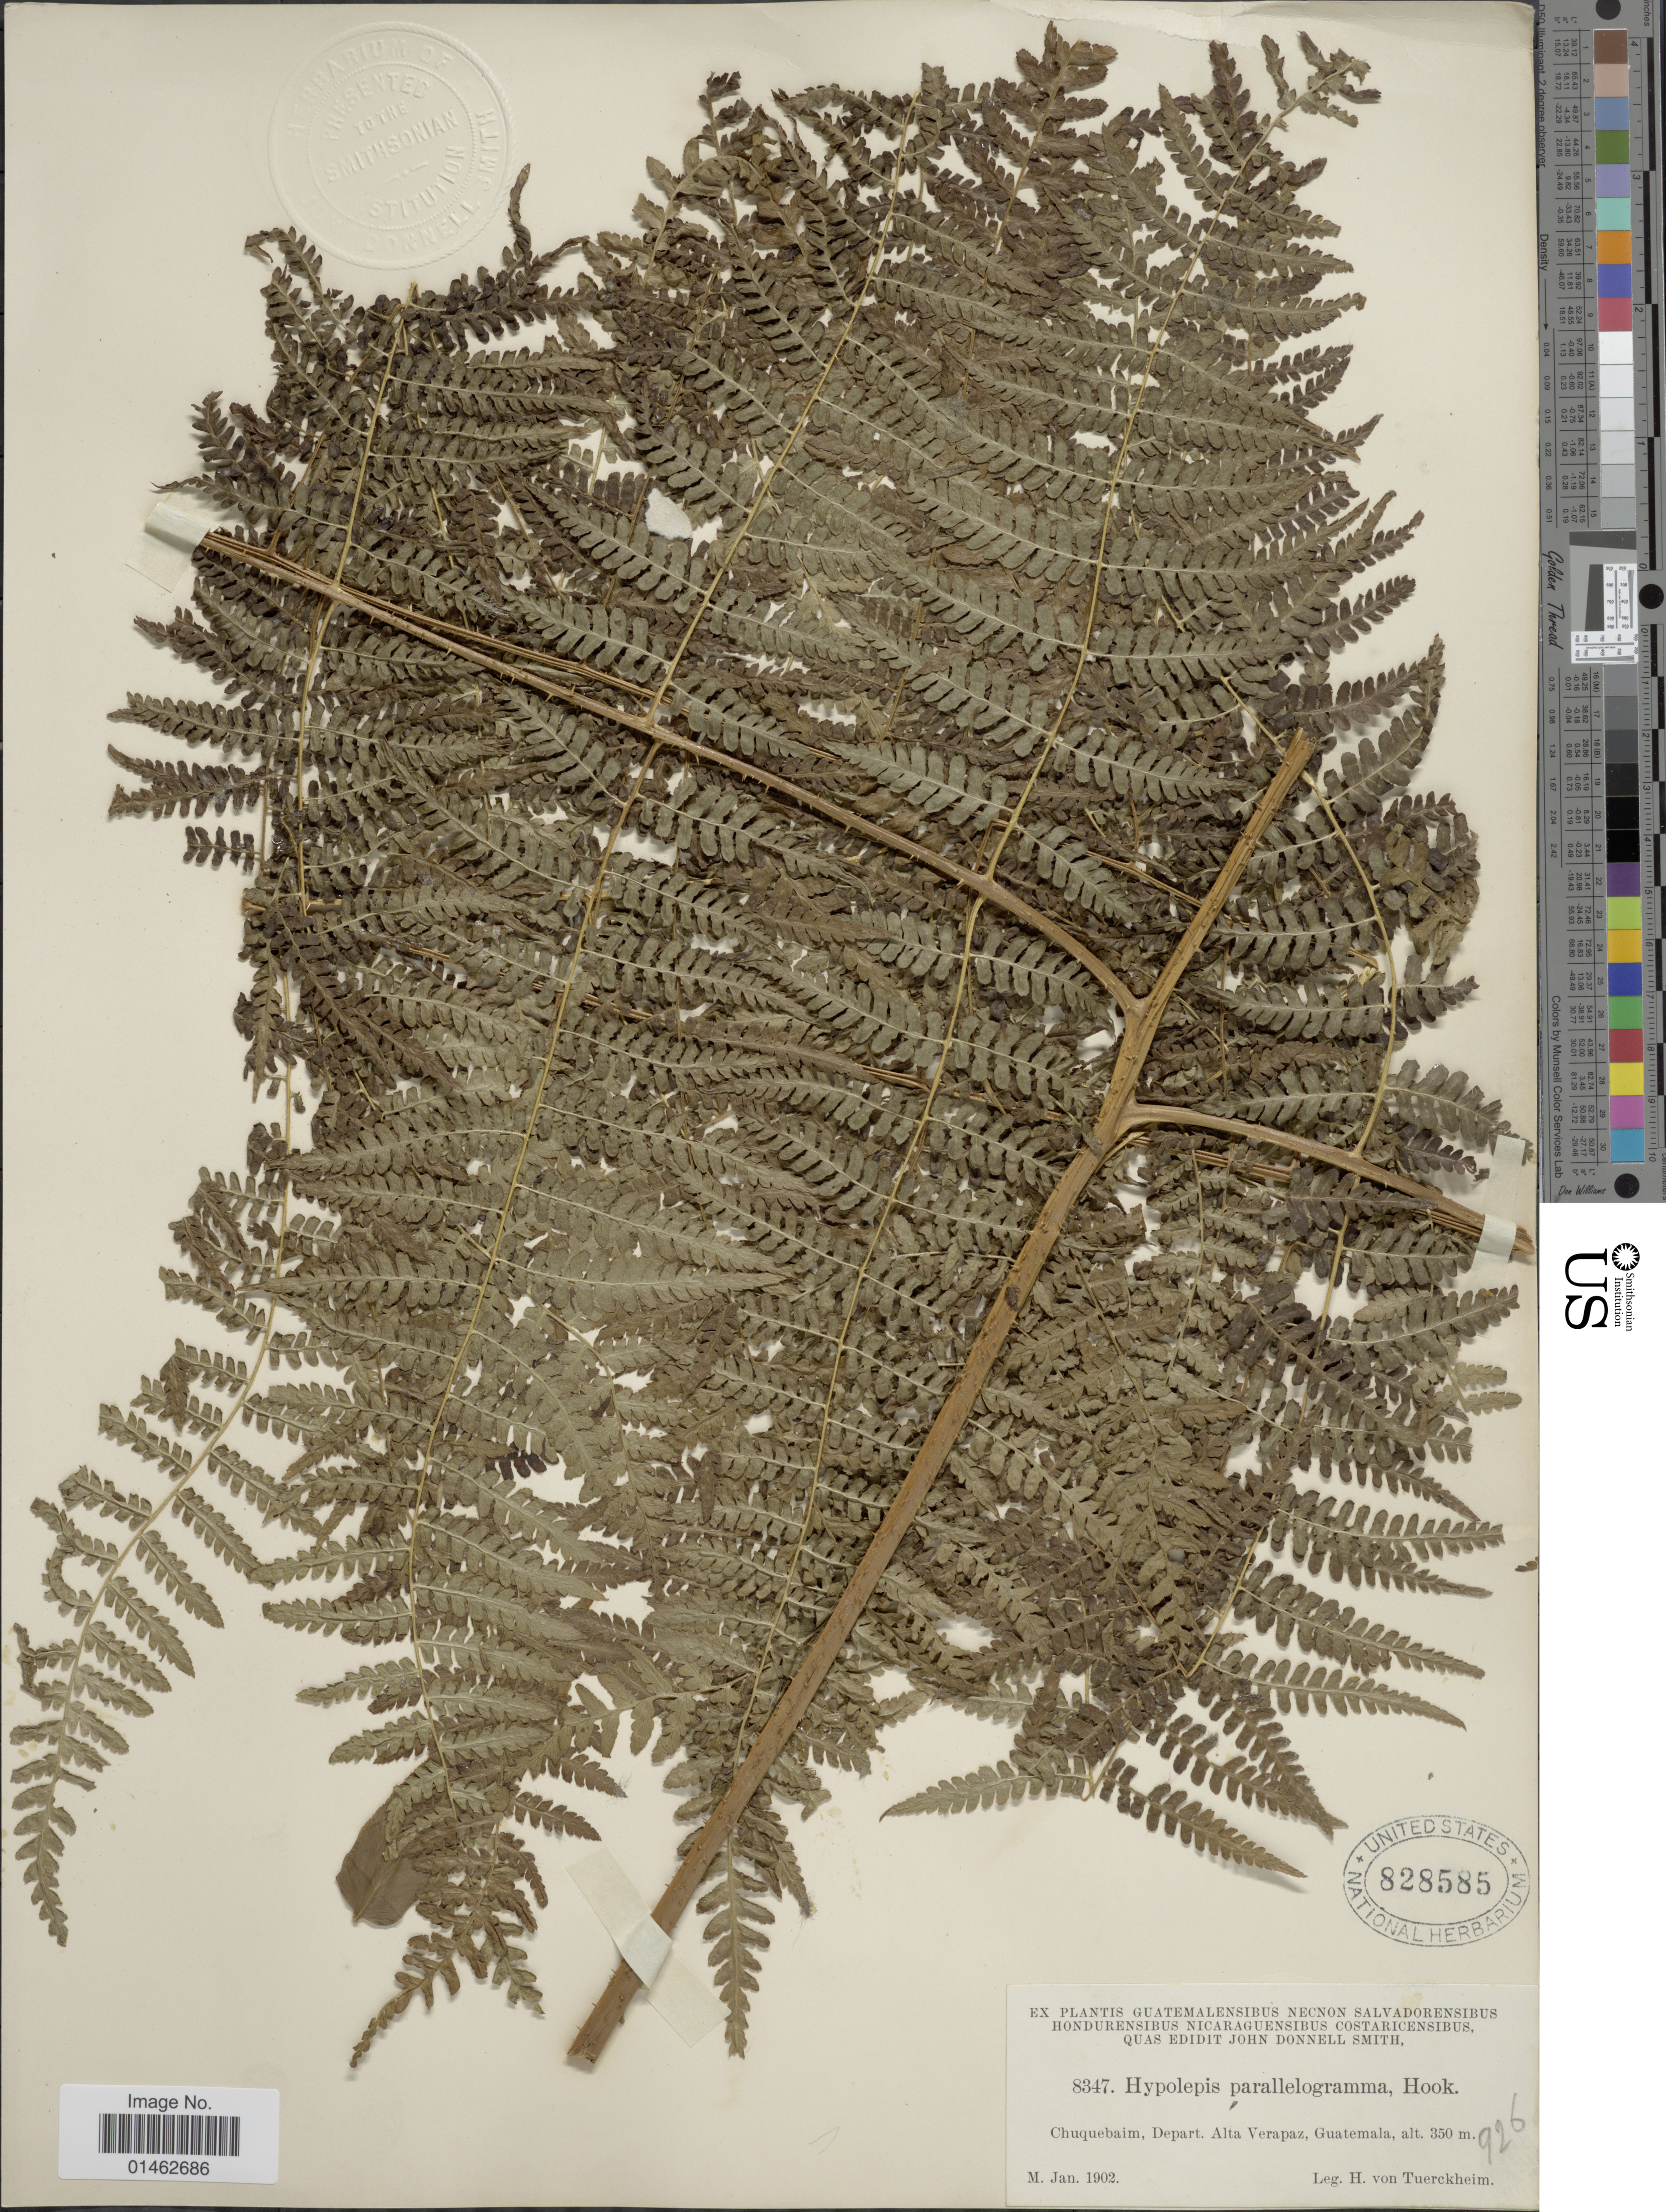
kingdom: Plantae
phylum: Tracheophyta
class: Polypodiopsida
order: Polypodiales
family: Dennstaedtiaceae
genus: Hypolepis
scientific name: Hypolepis repens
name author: (L.) C. Presl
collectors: H. von Türckheim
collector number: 8347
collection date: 1902-01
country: Guatemala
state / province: Alta Verapaz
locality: Chuquebaim, Depart, Alta Verpaz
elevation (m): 350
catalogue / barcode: US 828585